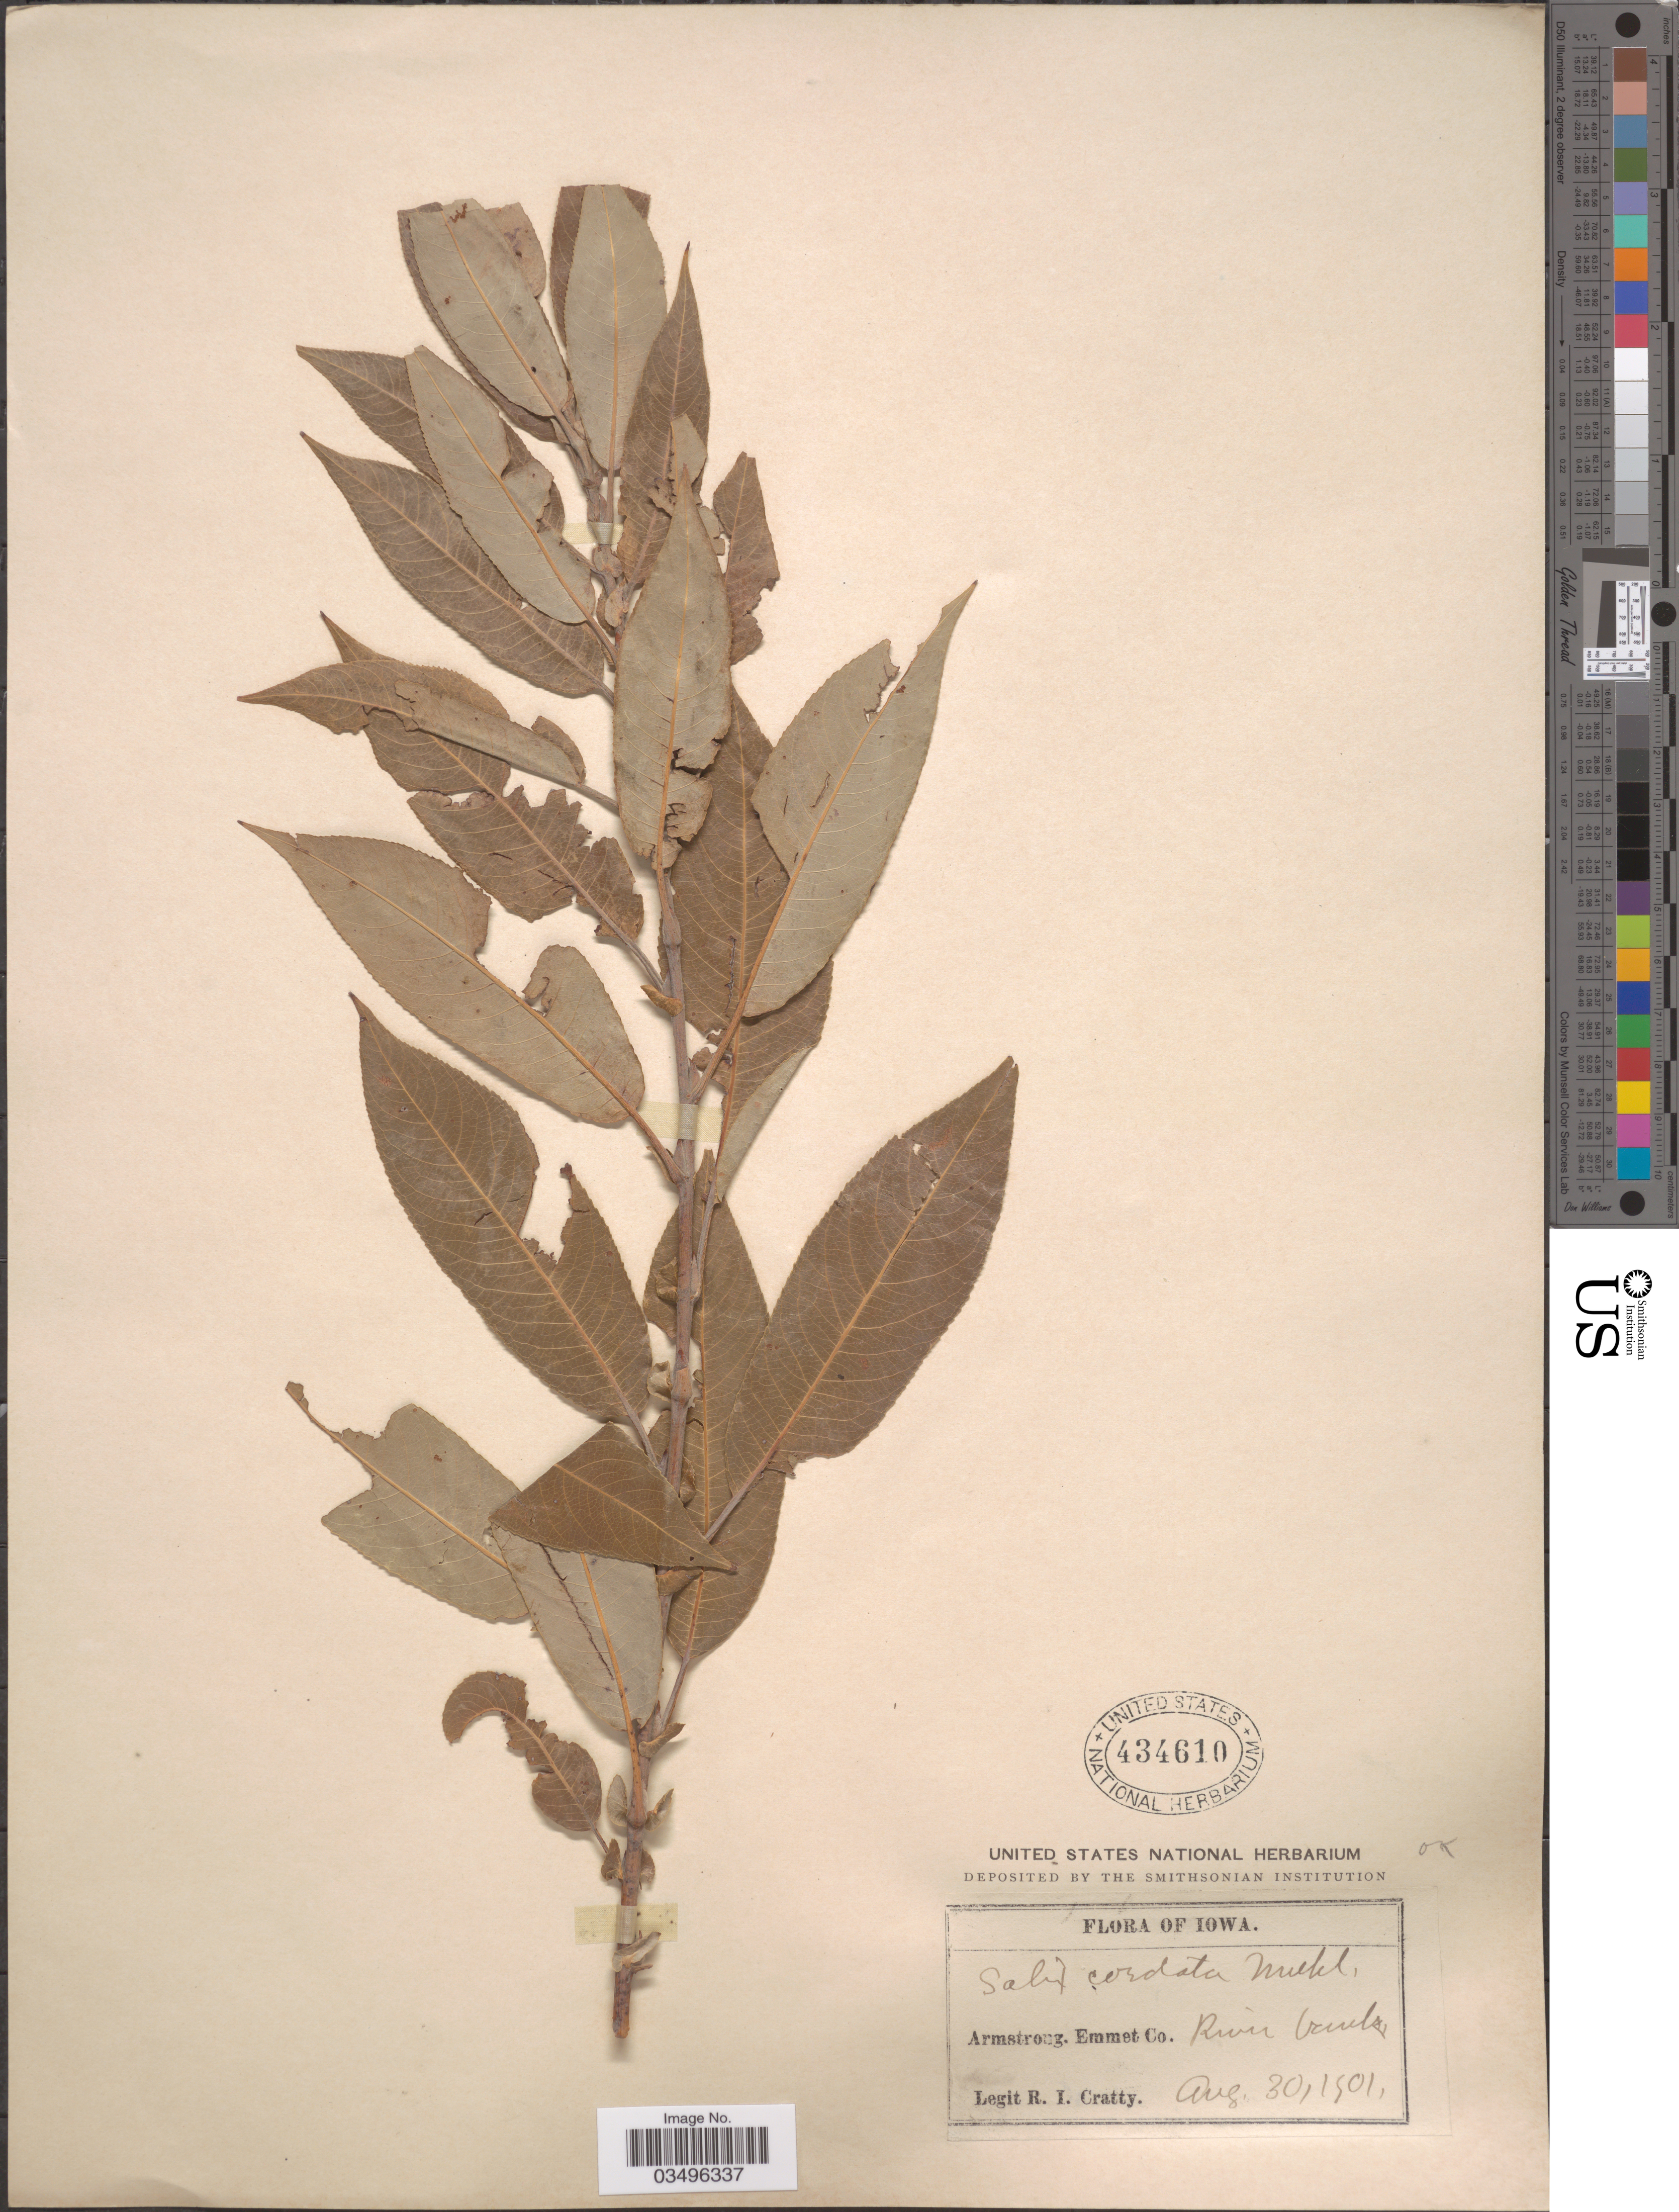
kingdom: Plantae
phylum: Tracheophyta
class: Magnoliopsida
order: Malpighiales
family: Salicaceae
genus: Salix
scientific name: Salix cordata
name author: Michx.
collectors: R. Cratty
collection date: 1901-08-30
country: United States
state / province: Iowa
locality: Armstrong. Emmet co. River banks.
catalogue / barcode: US 434610